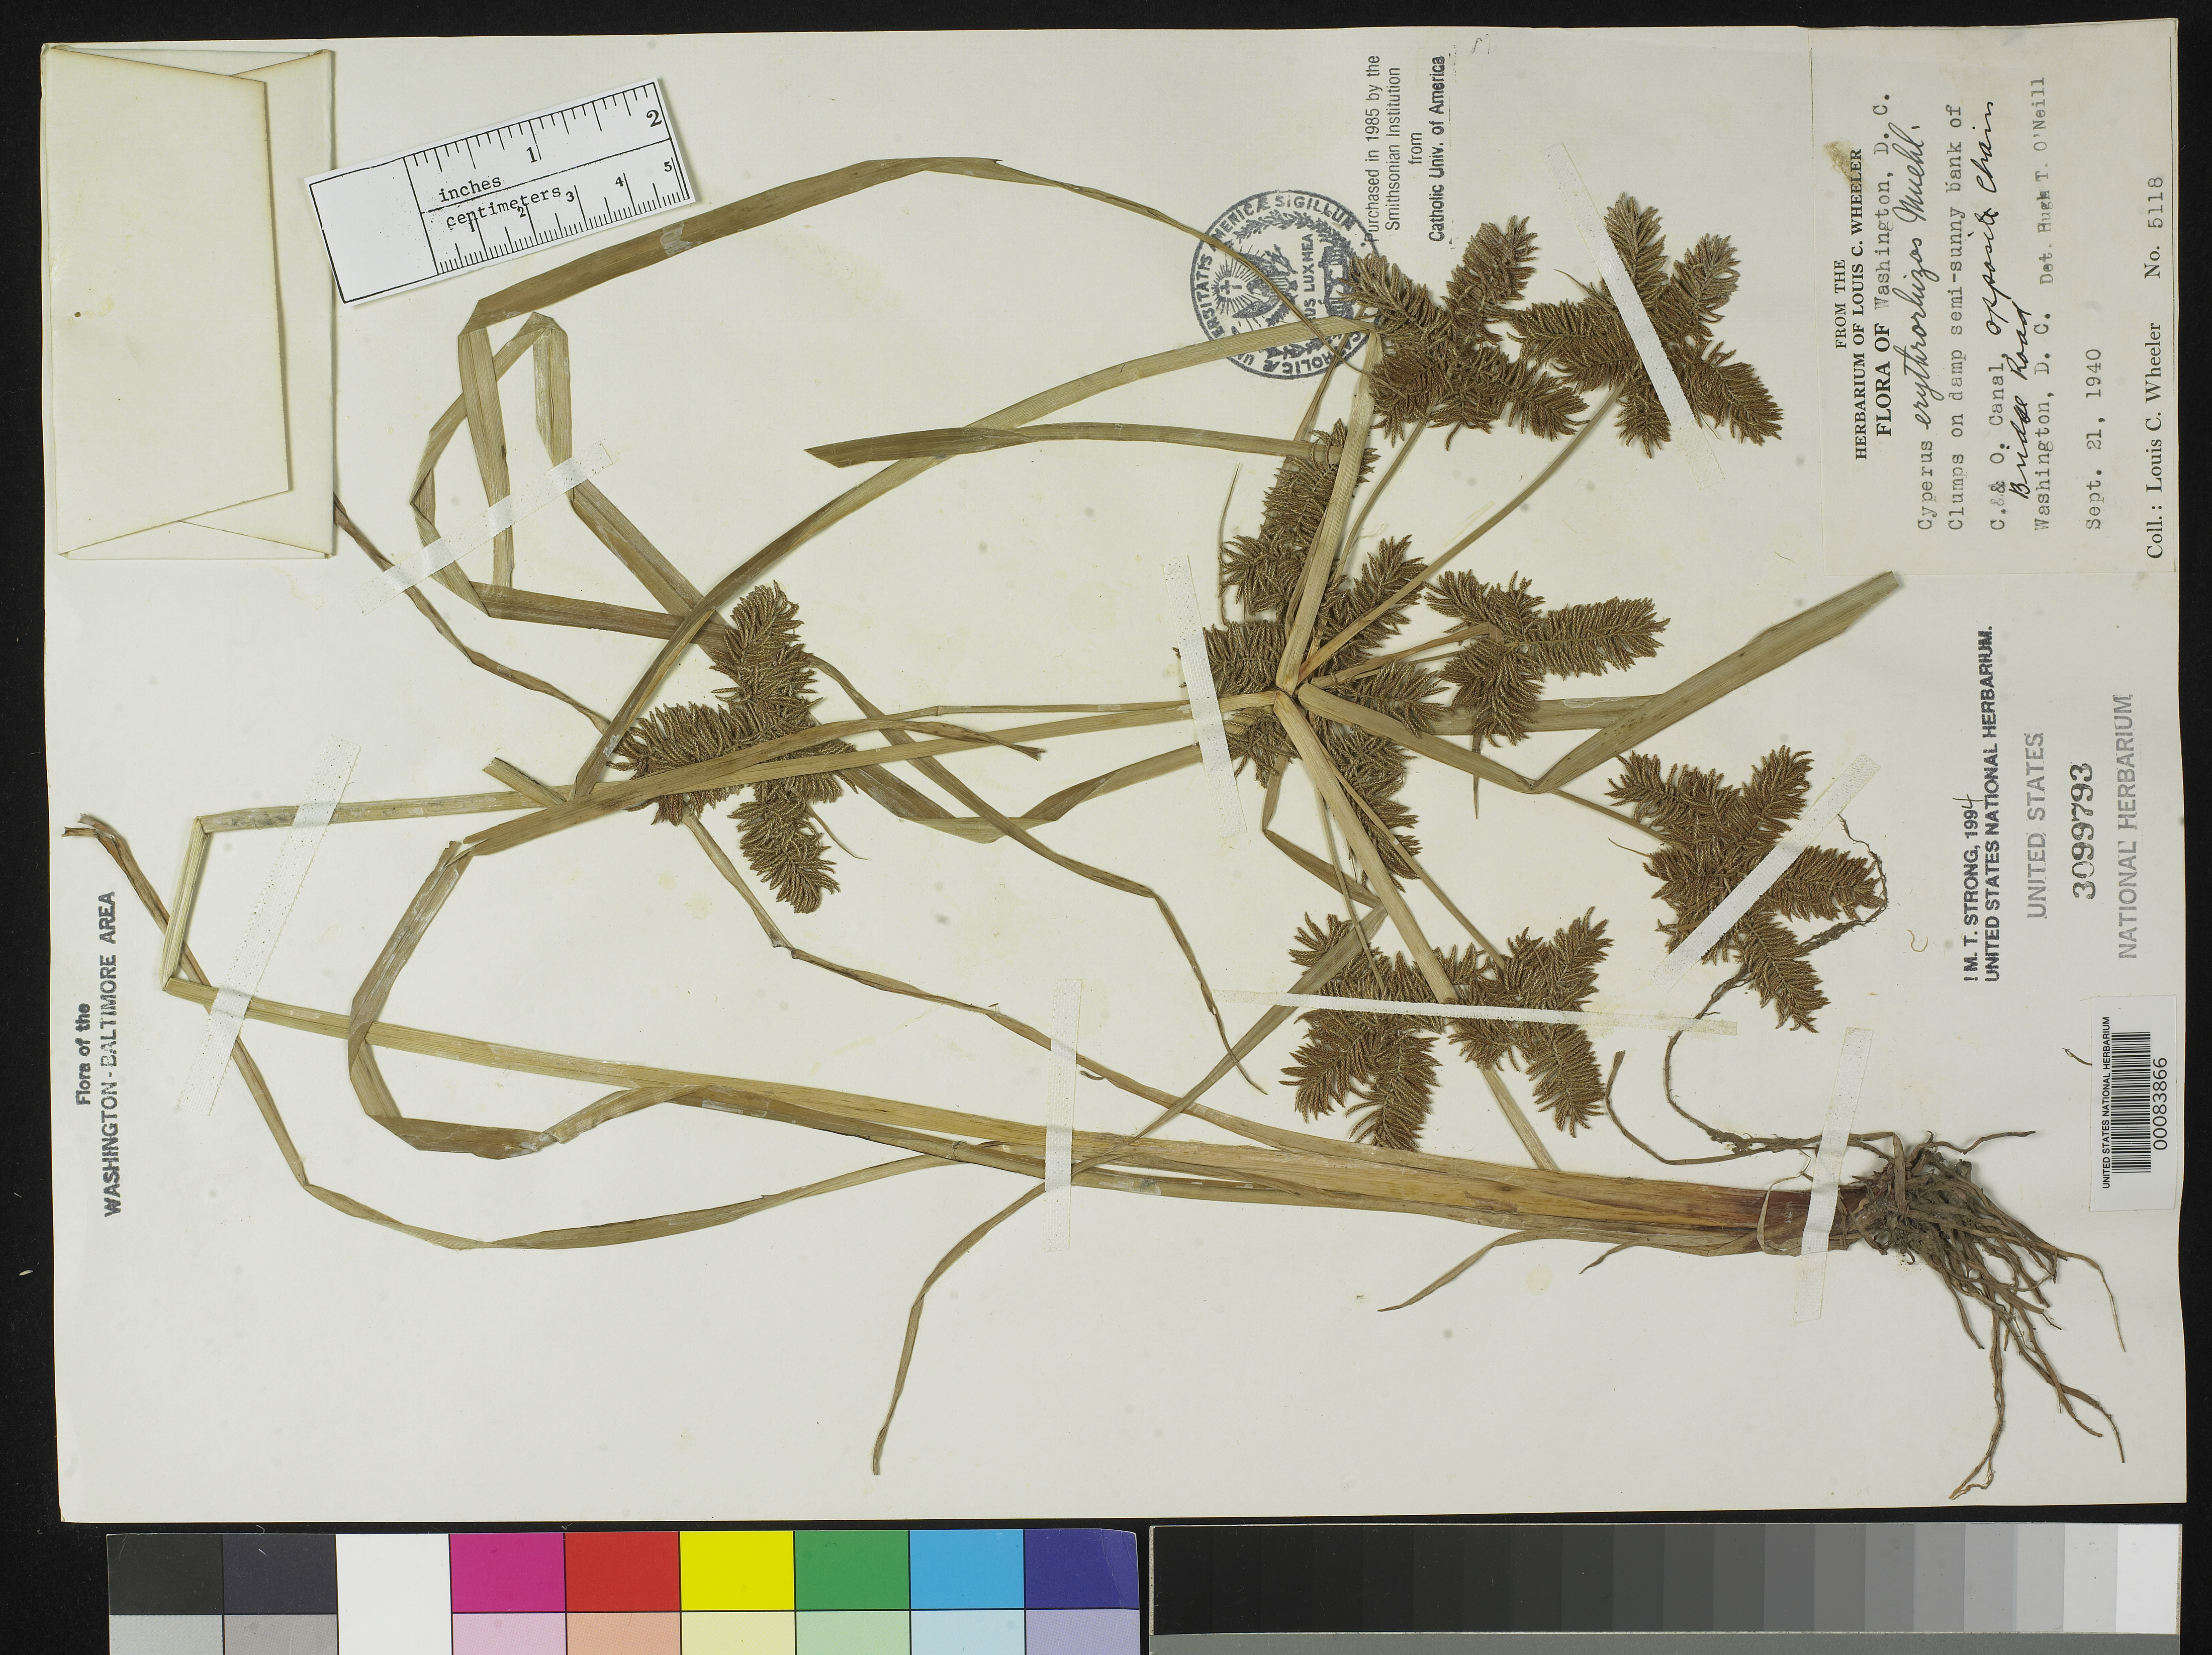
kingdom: Plantae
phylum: Tracheophyta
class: Liliopsida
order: Poales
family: Cyperaceae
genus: Cyperus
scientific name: Cyperus erythrorhizos Muhl.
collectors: L. C. Wheeler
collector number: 5118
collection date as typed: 21 Sep 1940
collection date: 1940-09-21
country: United States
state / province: District of Columbia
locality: C. & O. Canal C. & O. Canal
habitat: Damp semi-sun bank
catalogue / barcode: US 3099793